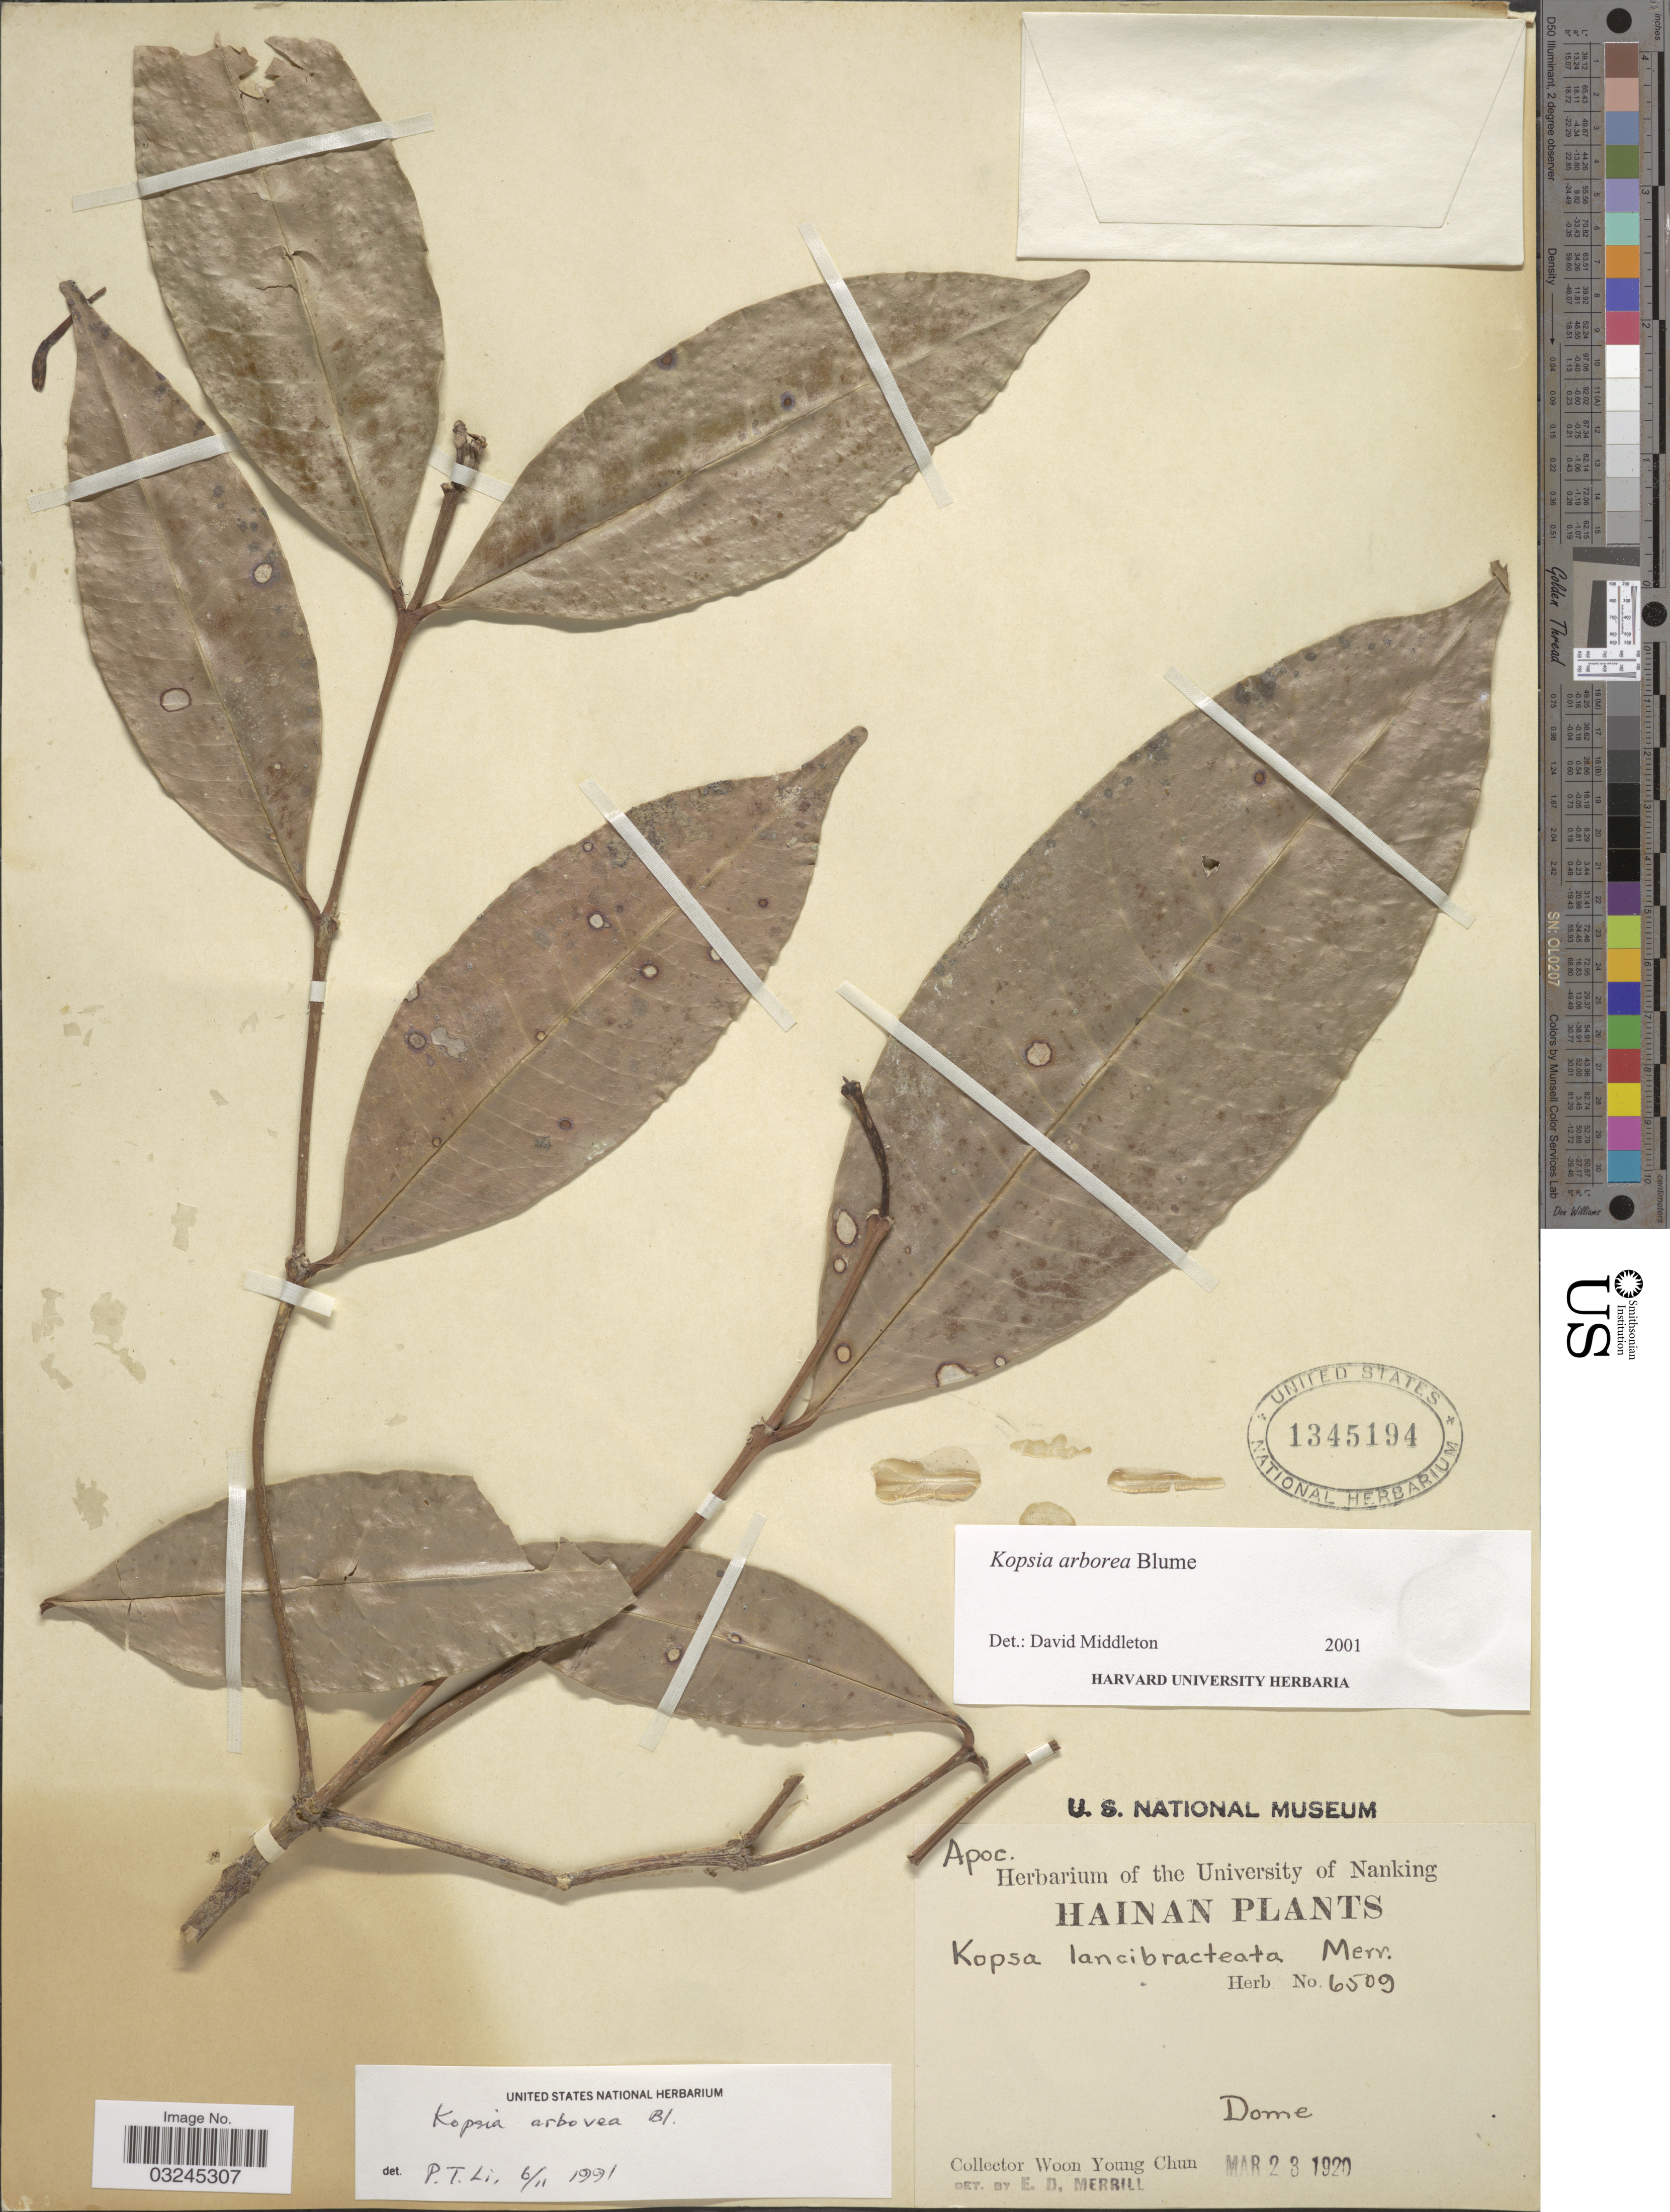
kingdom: Plantae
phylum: Tracheophyta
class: Magnoliopsida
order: Gentianales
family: Apocynaceae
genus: Kopsia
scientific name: Kopsia arborea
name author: Blume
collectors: W. Y. Chun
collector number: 6509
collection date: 1920-03-23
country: China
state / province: Hainan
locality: Dome.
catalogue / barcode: US 1345194